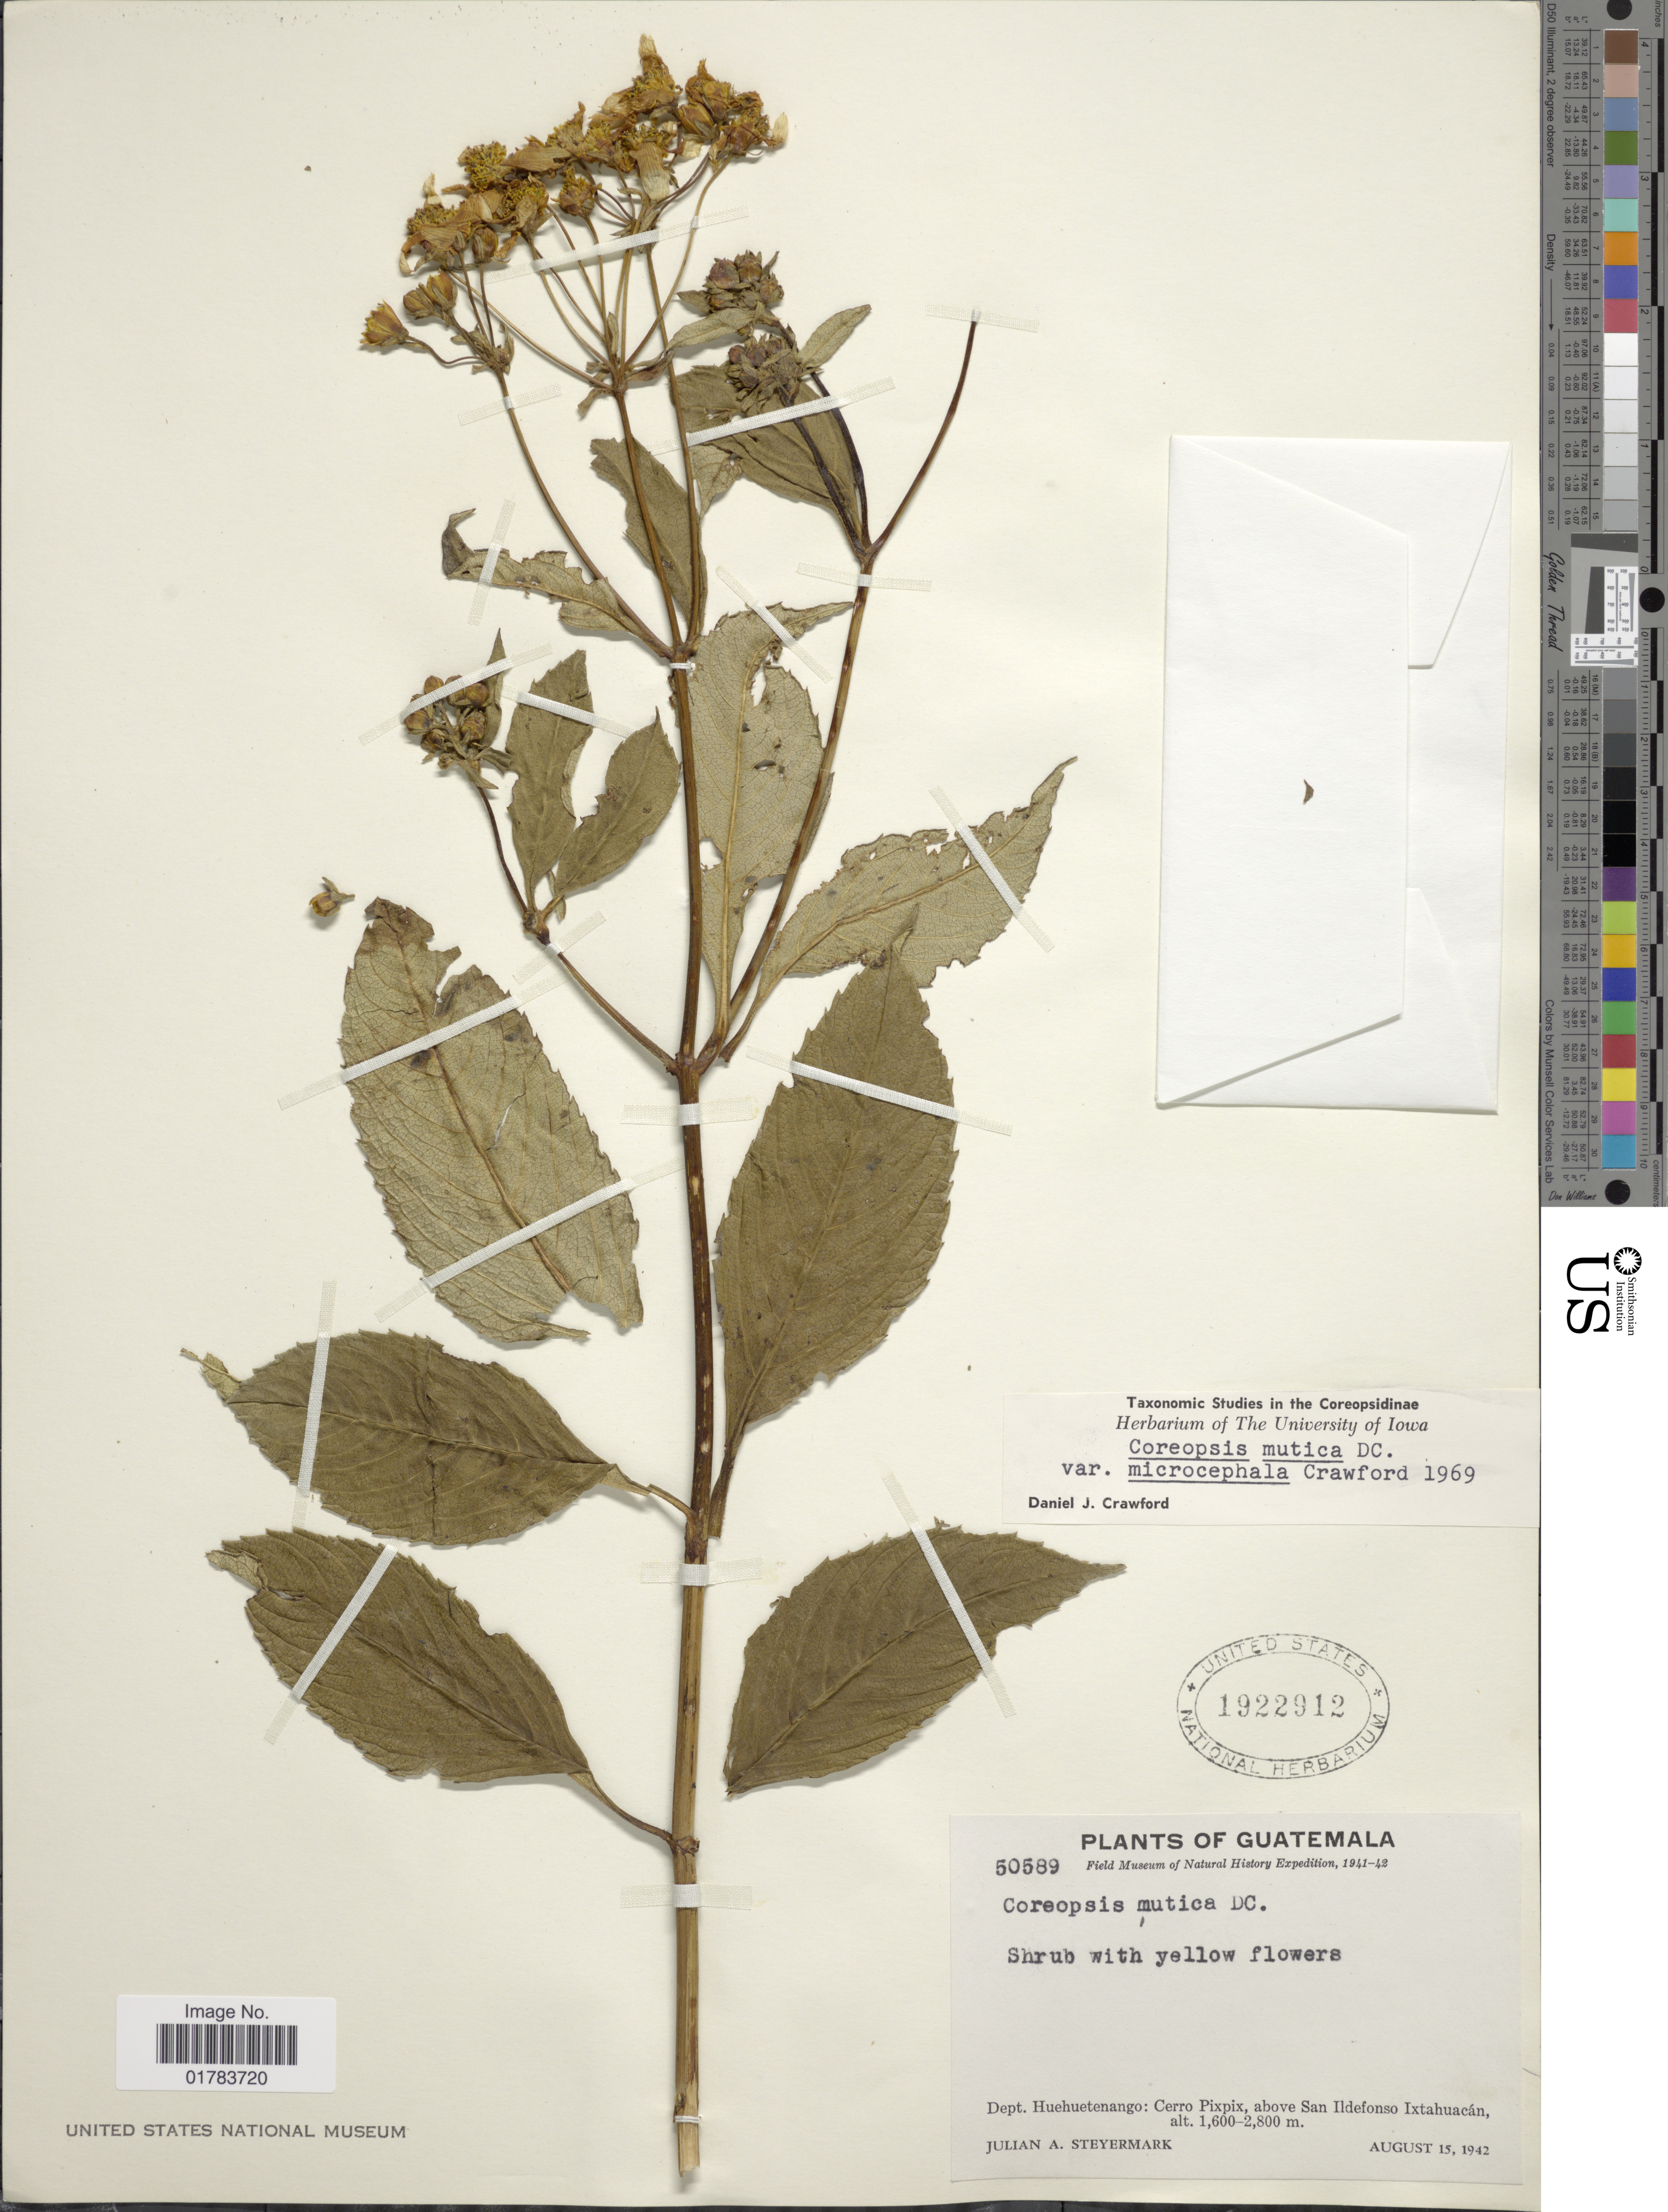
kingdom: Plantae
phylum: Tracheophyta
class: Magnoliopsida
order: Asterales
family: Asteraceae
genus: Coreopsis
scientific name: Coreopsis mutica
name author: DC.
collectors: J. Steyermark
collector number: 50589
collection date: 1942-08-15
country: Guatemala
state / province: Huehuetenango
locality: Cerro Pixpix, above San Ildefonso Ixtahuacan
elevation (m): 1600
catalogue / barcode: US 1922912